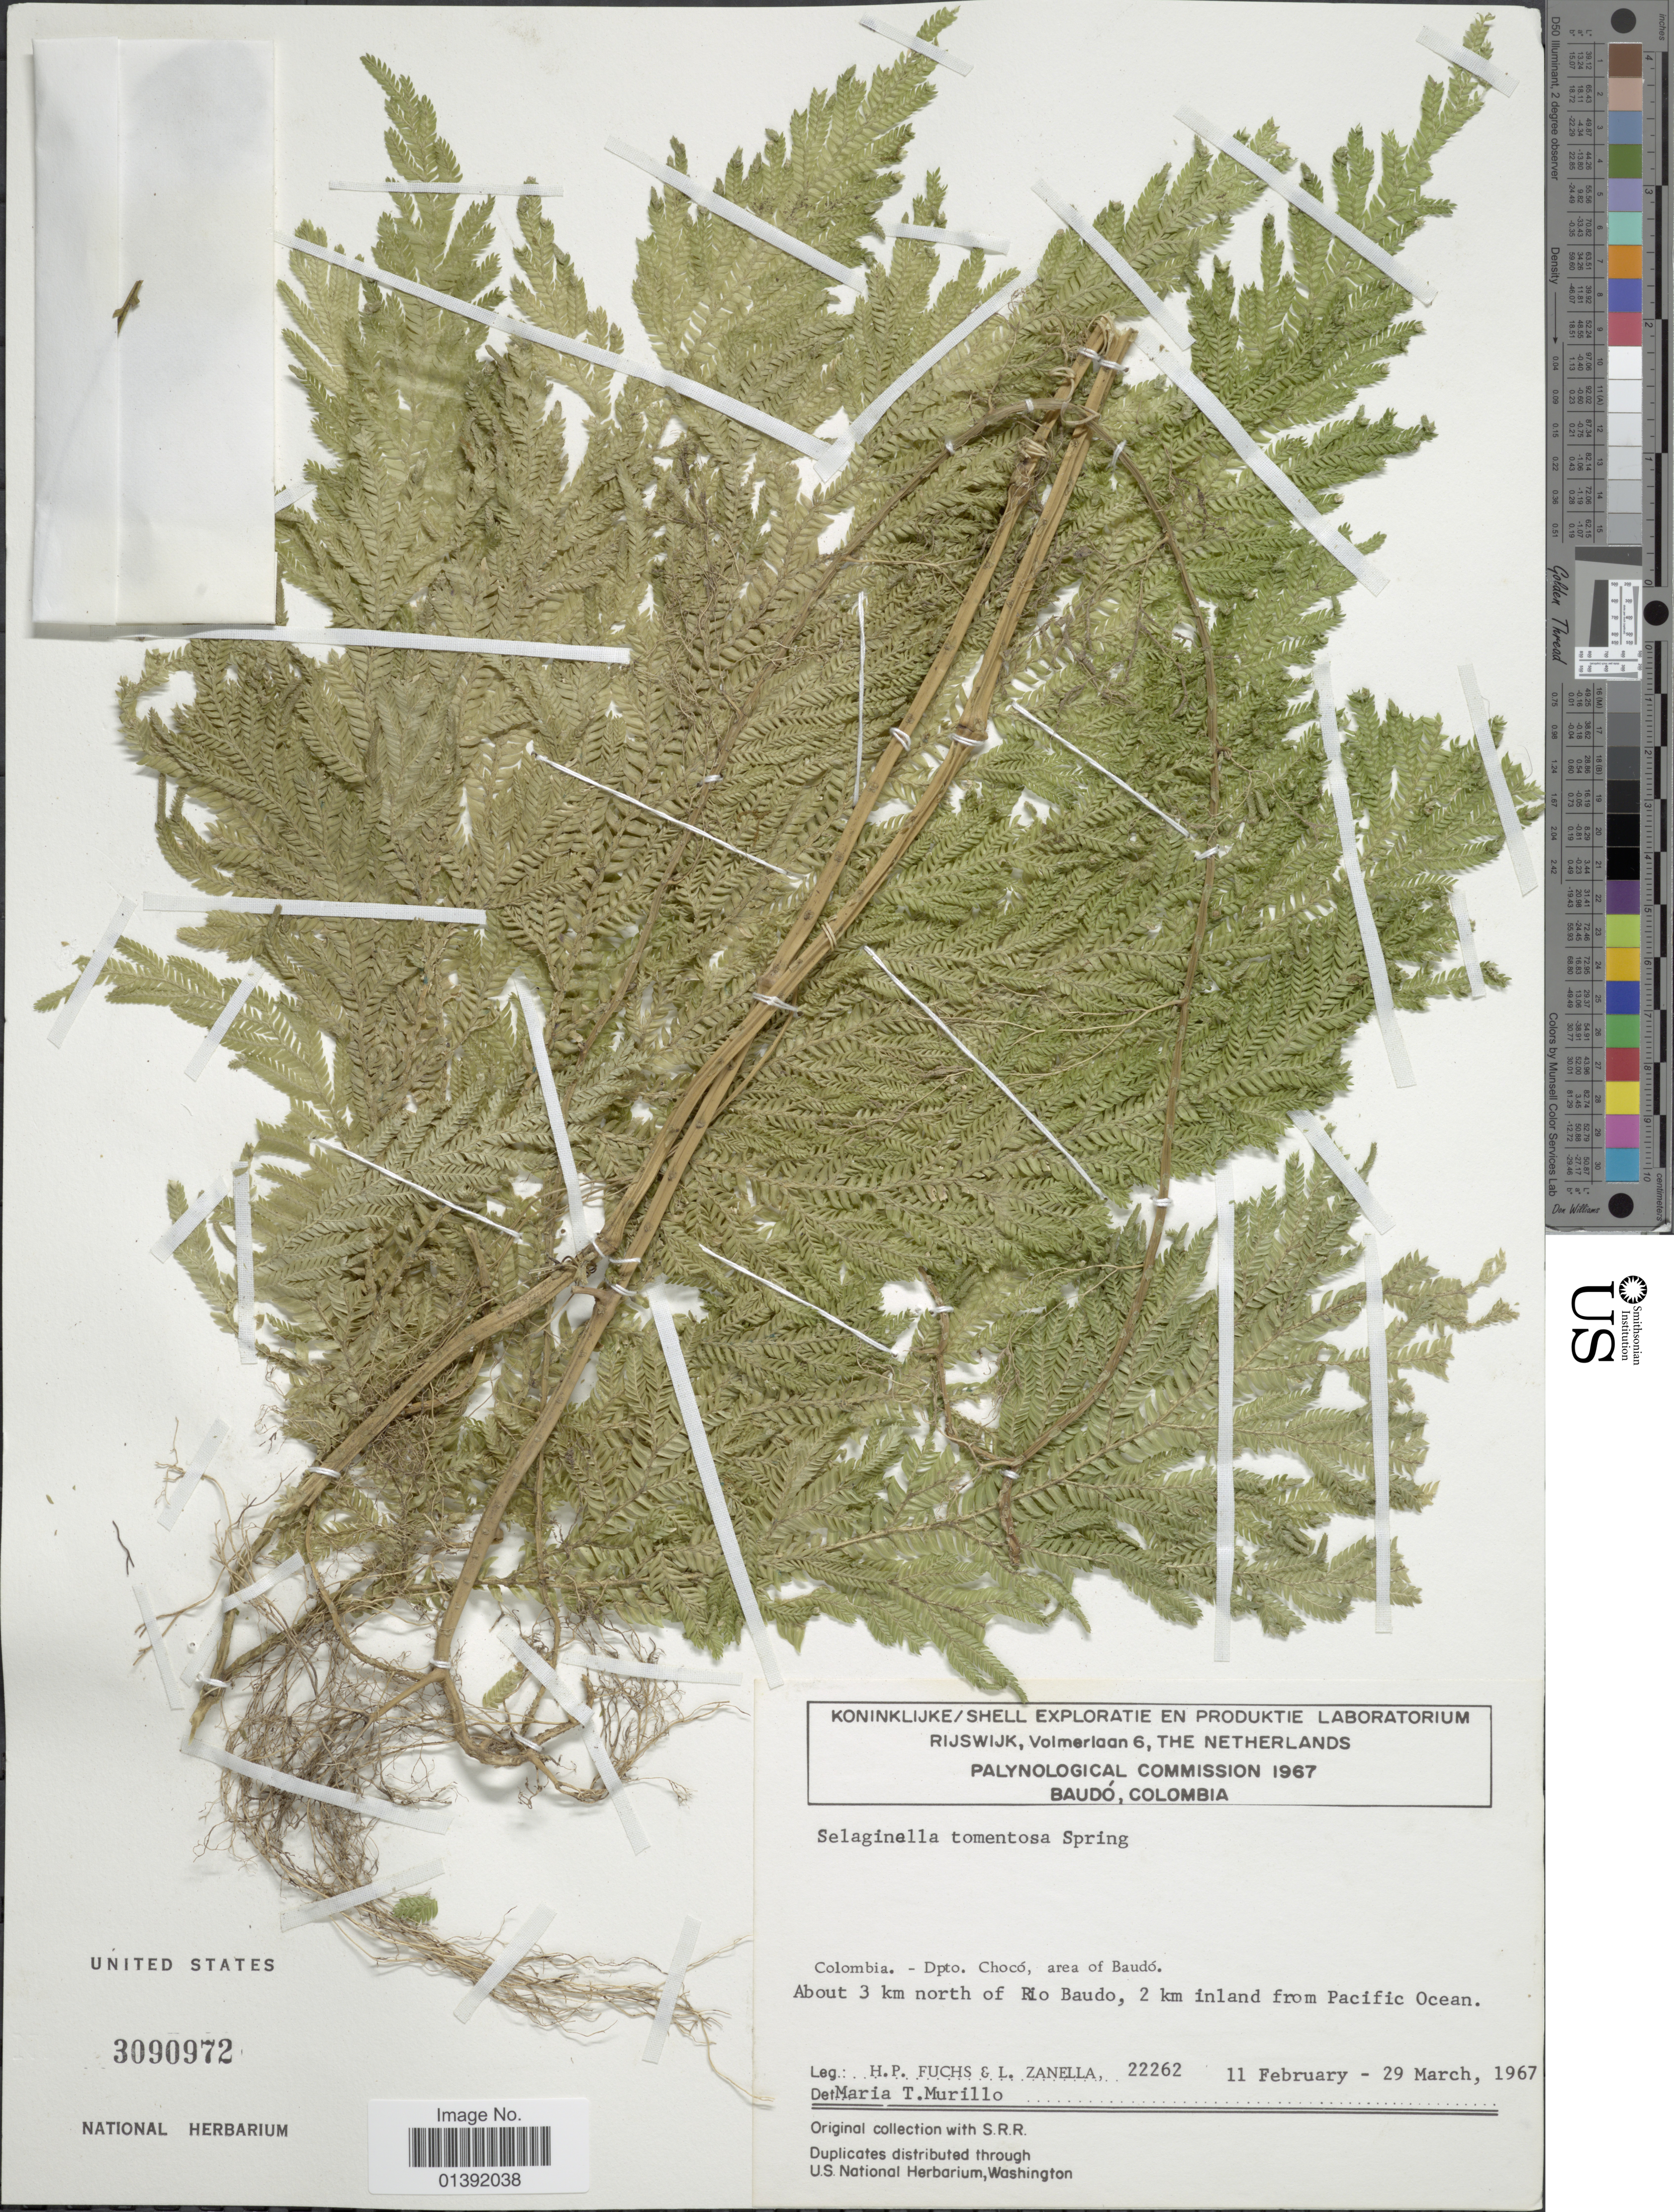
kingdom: Plantae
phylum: Tracheophyta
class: Lycopodiopsida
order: Selaginellales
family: Selaginellaceae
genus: Selaginella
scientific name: Selaginella tomentosa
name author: Spring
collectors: H. P. Fuchs & L. Zanella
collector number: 22262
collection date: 1967-02-11/1967-03-29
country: Colombia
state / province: Chocó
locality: Area of Baudó, about 3 km north of Rio Baudo, 2 km inland from Pacific Ocean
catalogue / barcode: US 3090972